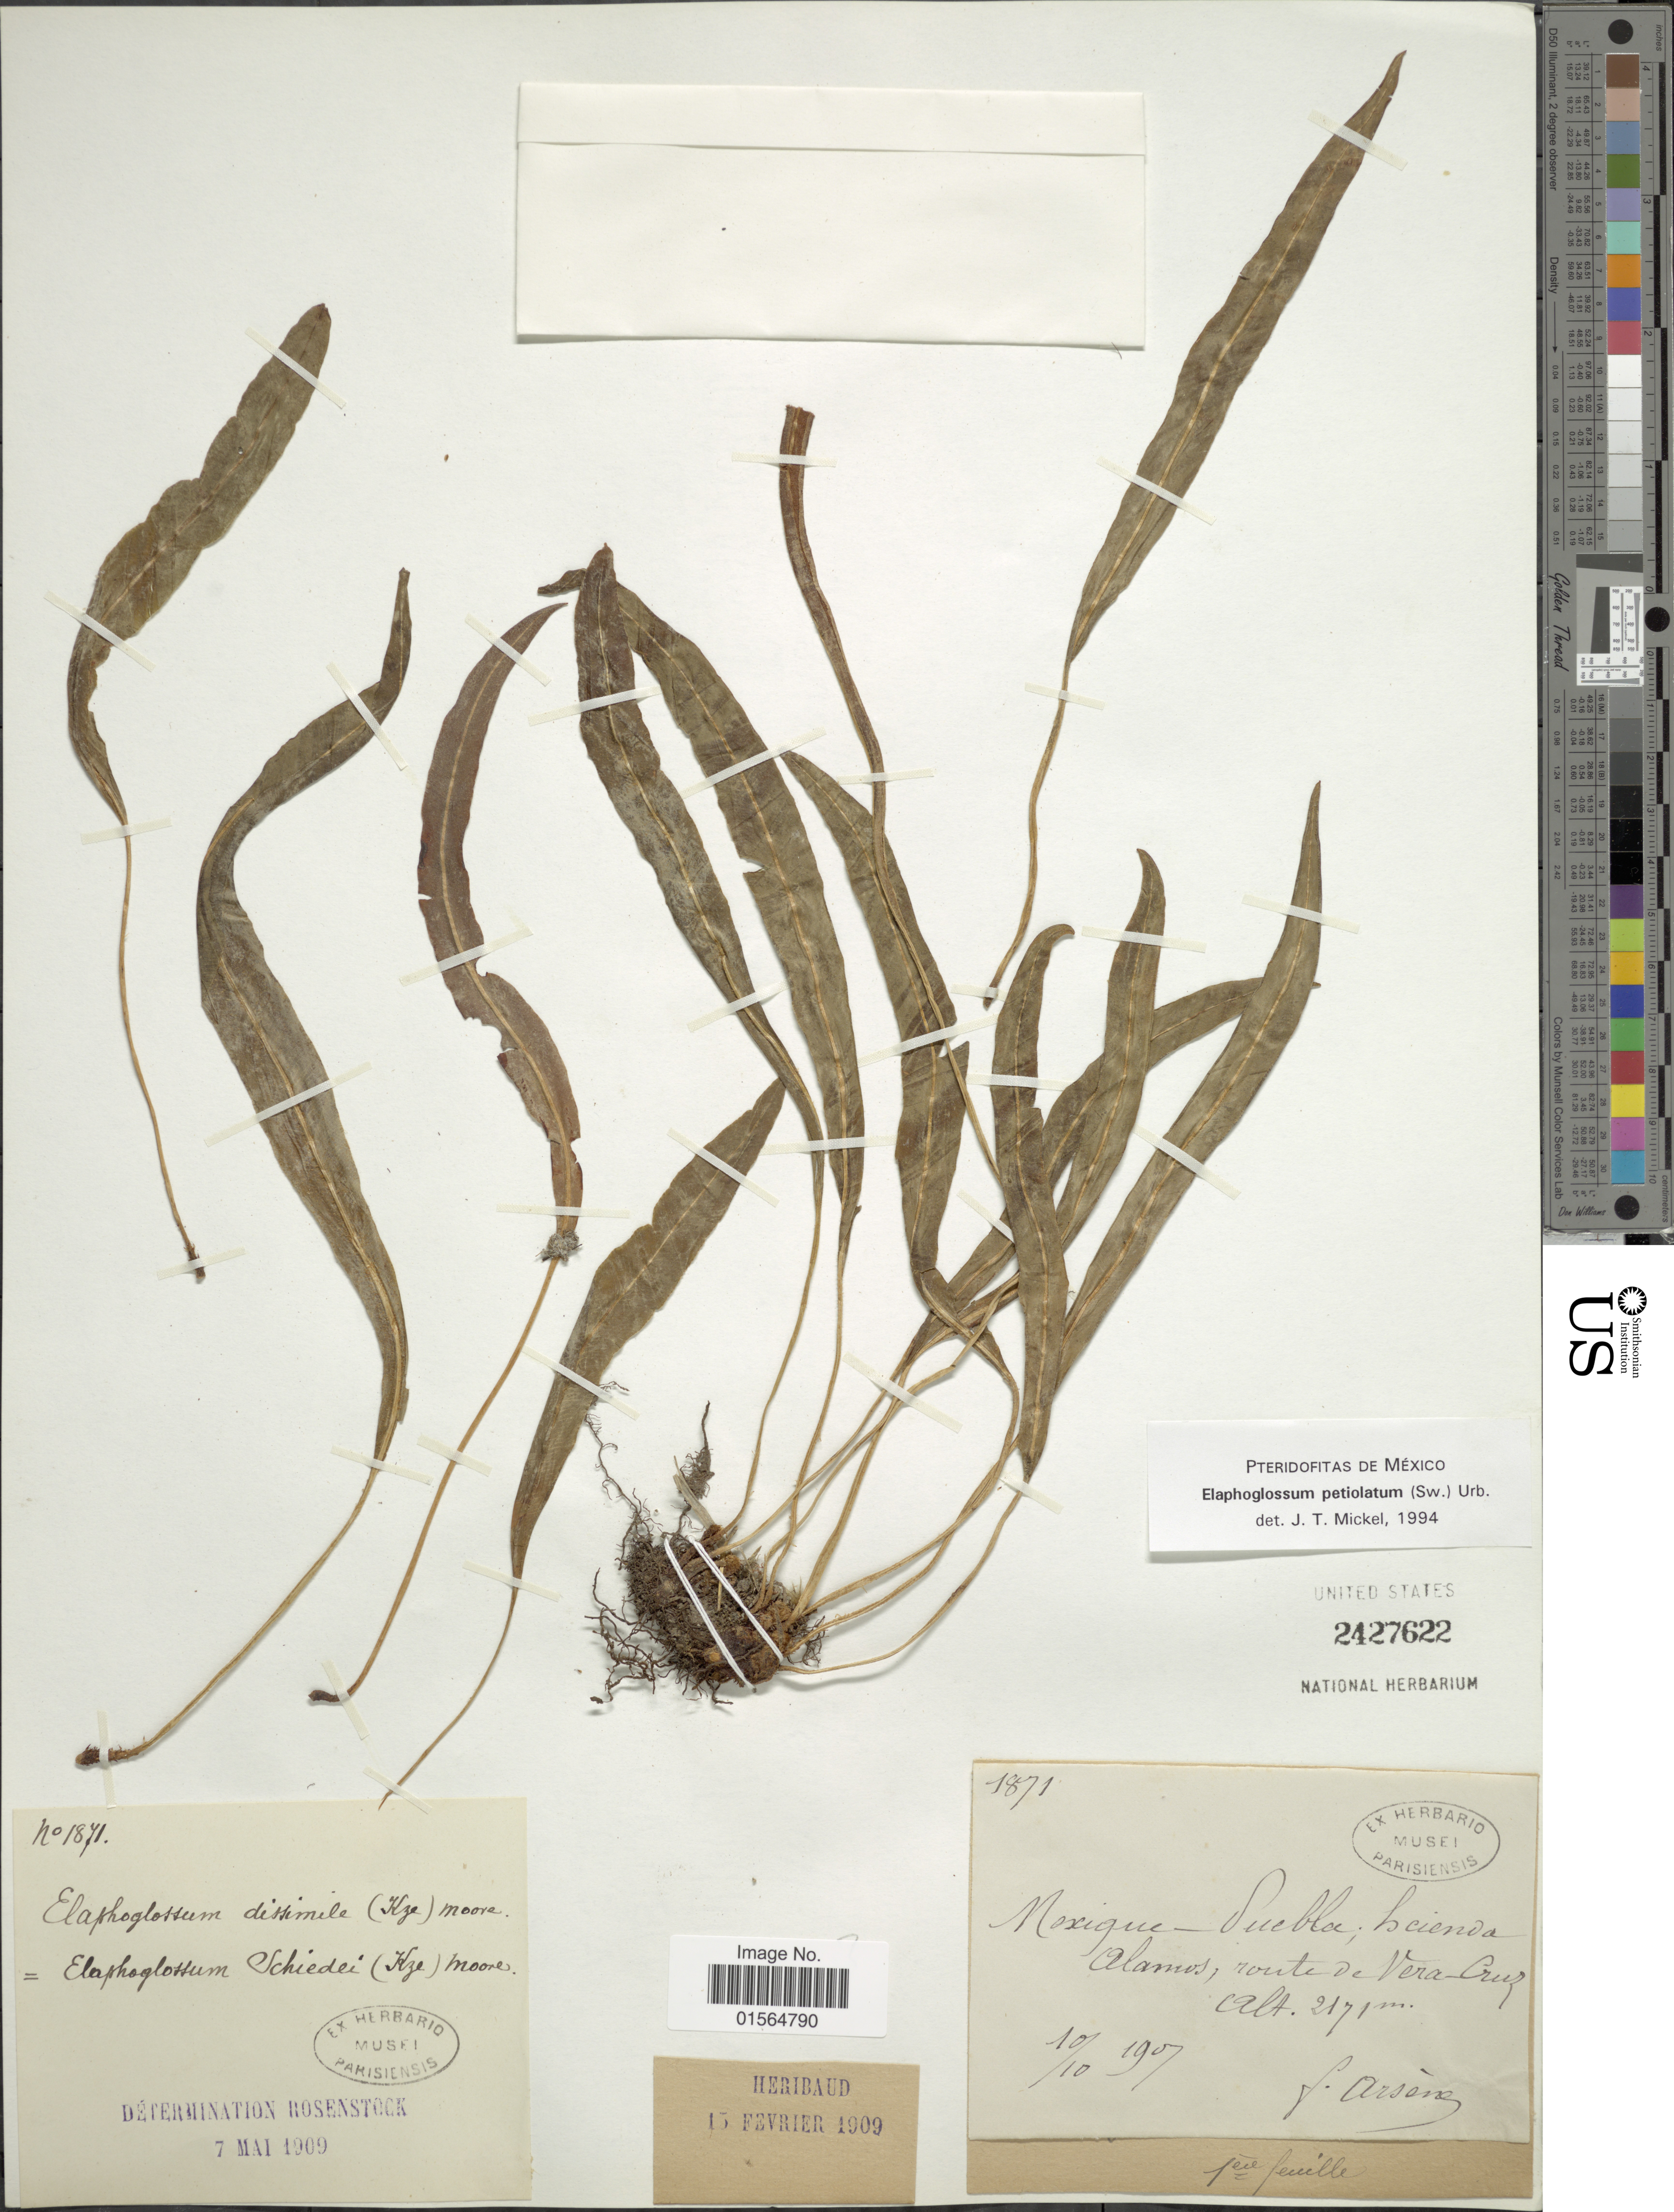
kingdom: Plantae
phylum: Tracheophyta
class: Polypodiopsida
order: Polypodiales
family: Dryopteridaceae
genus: Elaphoglossum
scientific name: Elaphoglossum petiolatum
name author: (Sw.) Urb.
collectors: F. Arsène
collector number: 1871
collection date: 1907-10-10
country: Mexico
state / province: Puebla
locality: Hacienda Alamos, route de Vera Cruz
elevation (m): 2171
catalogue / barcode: US 2427622